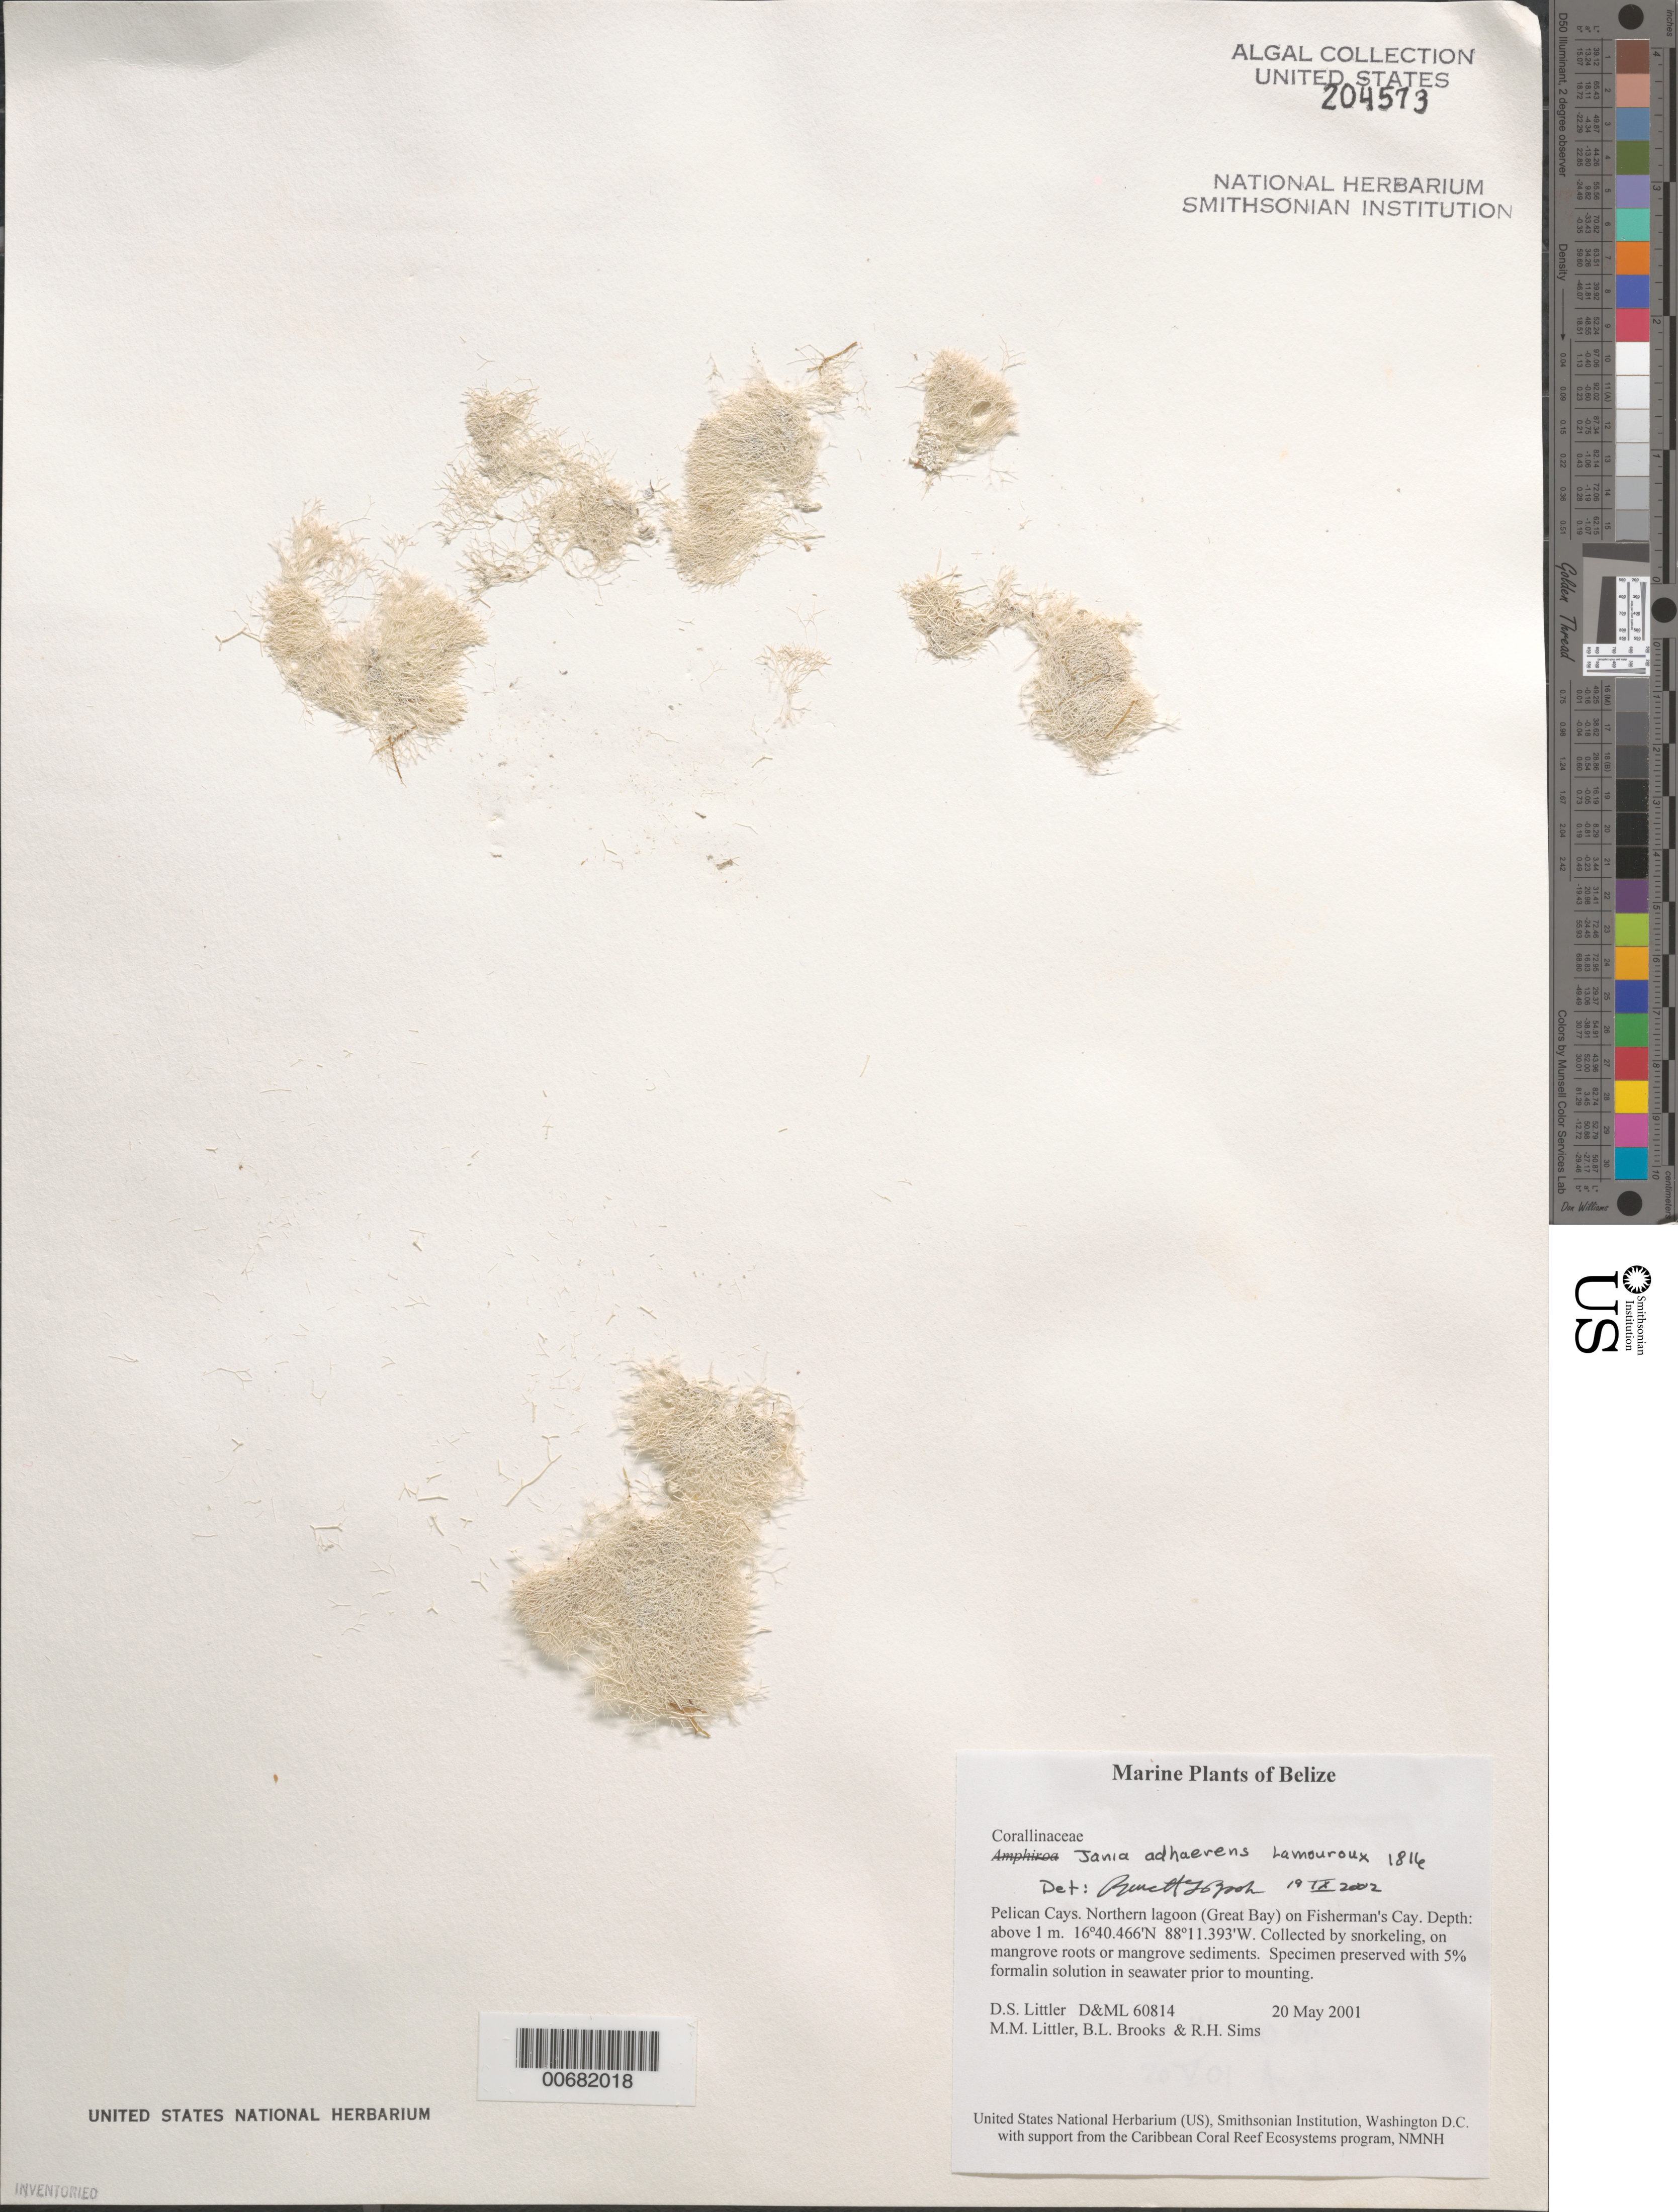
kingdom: Plantae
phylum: Rhodophyta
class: Florideophyceae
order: Corallinales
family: Corallinaceae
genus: Jania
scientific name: Jania pedunculatum var. adhaerens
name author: (J.V.Lamouroux) A.S.Harvey et al.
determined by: Algae name updating Project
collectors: D. S. Littler, M. M. Littler, B. Brooks & R. H. Sims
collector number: D&ML 60814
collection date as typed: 20 May 2001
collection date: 2001-05-20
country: Belize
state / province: Stann Creek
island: Fisherman Cay [Fisherman's Cay]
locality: Great Bay (northern lagoon)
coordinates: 16 40.466' N, 88 11.393' W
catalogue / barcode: US 204573